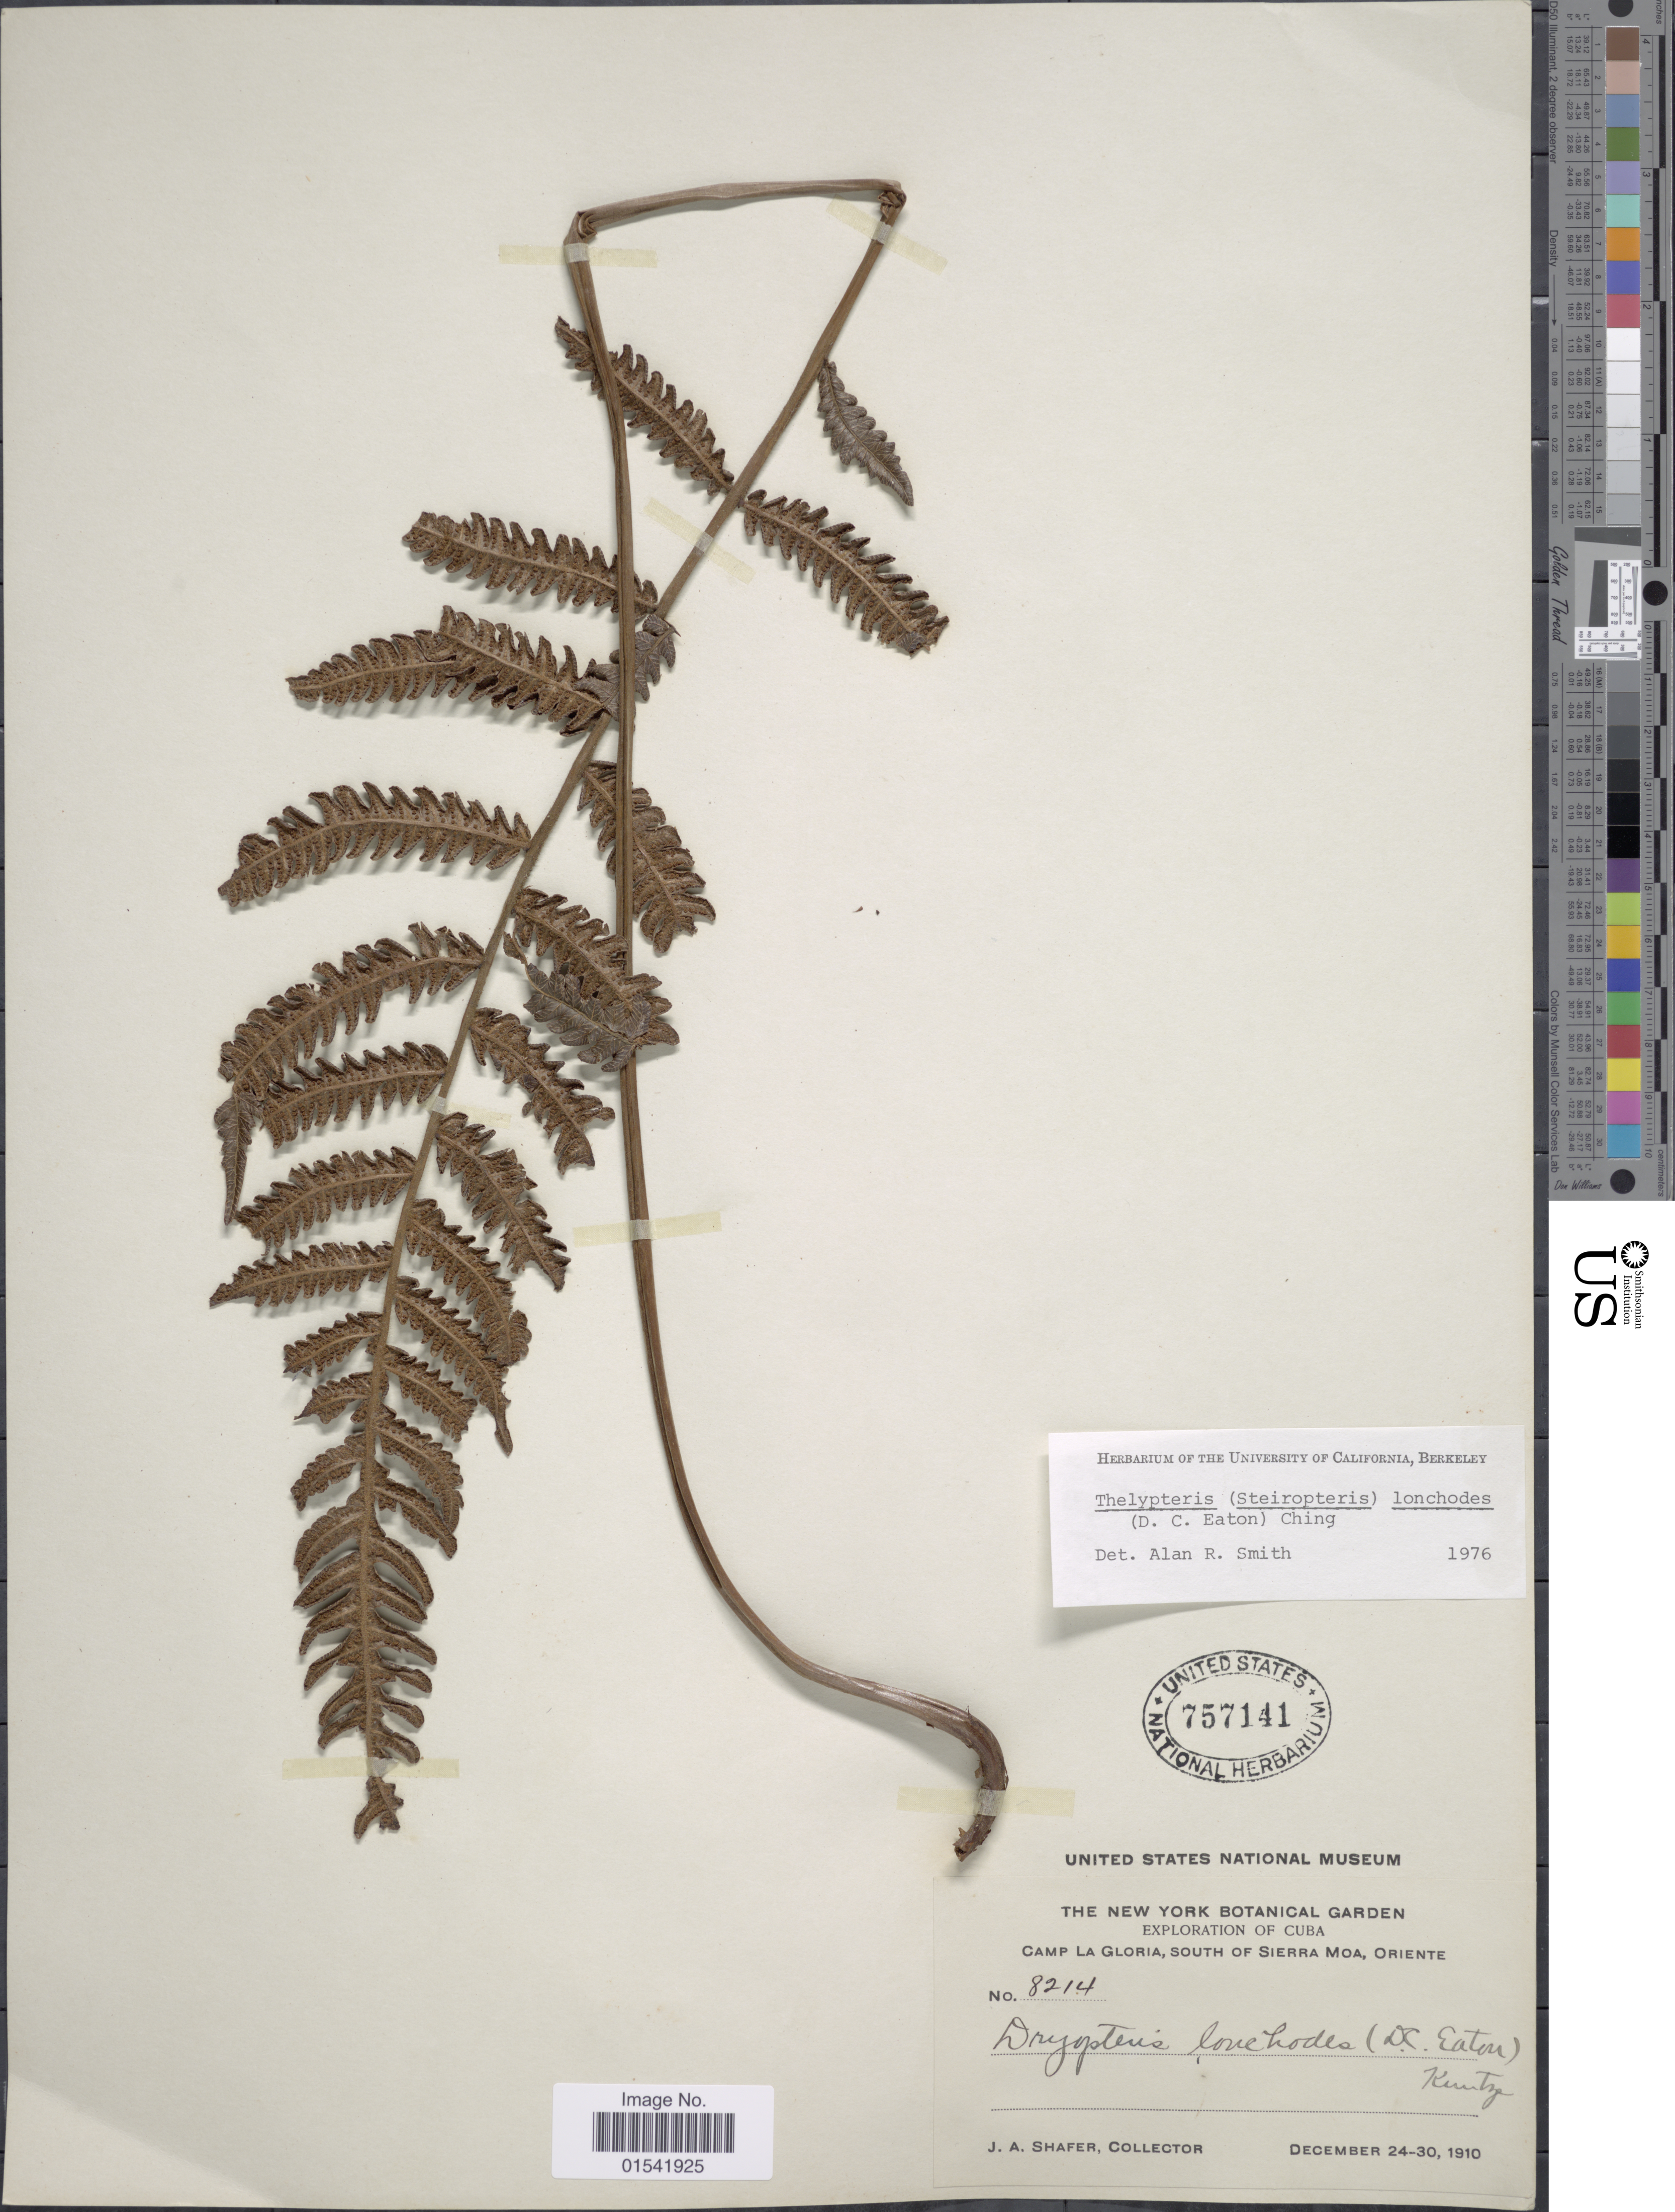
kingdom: Plantae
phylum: Tracheophyta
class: Polypodiopsida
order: Polypodiales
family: Thelypteridaceae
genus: Steiropteris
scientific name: Steiropteris lonchodes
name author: (D.C. Eaton) Pic. Serm.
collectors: J. A. Shafer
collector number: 8214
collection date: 1910-12-24/1910-12-30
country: Cuba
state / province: Oriente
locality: Camp La Gloria, South of Sierra Moa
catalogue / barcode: US 757141